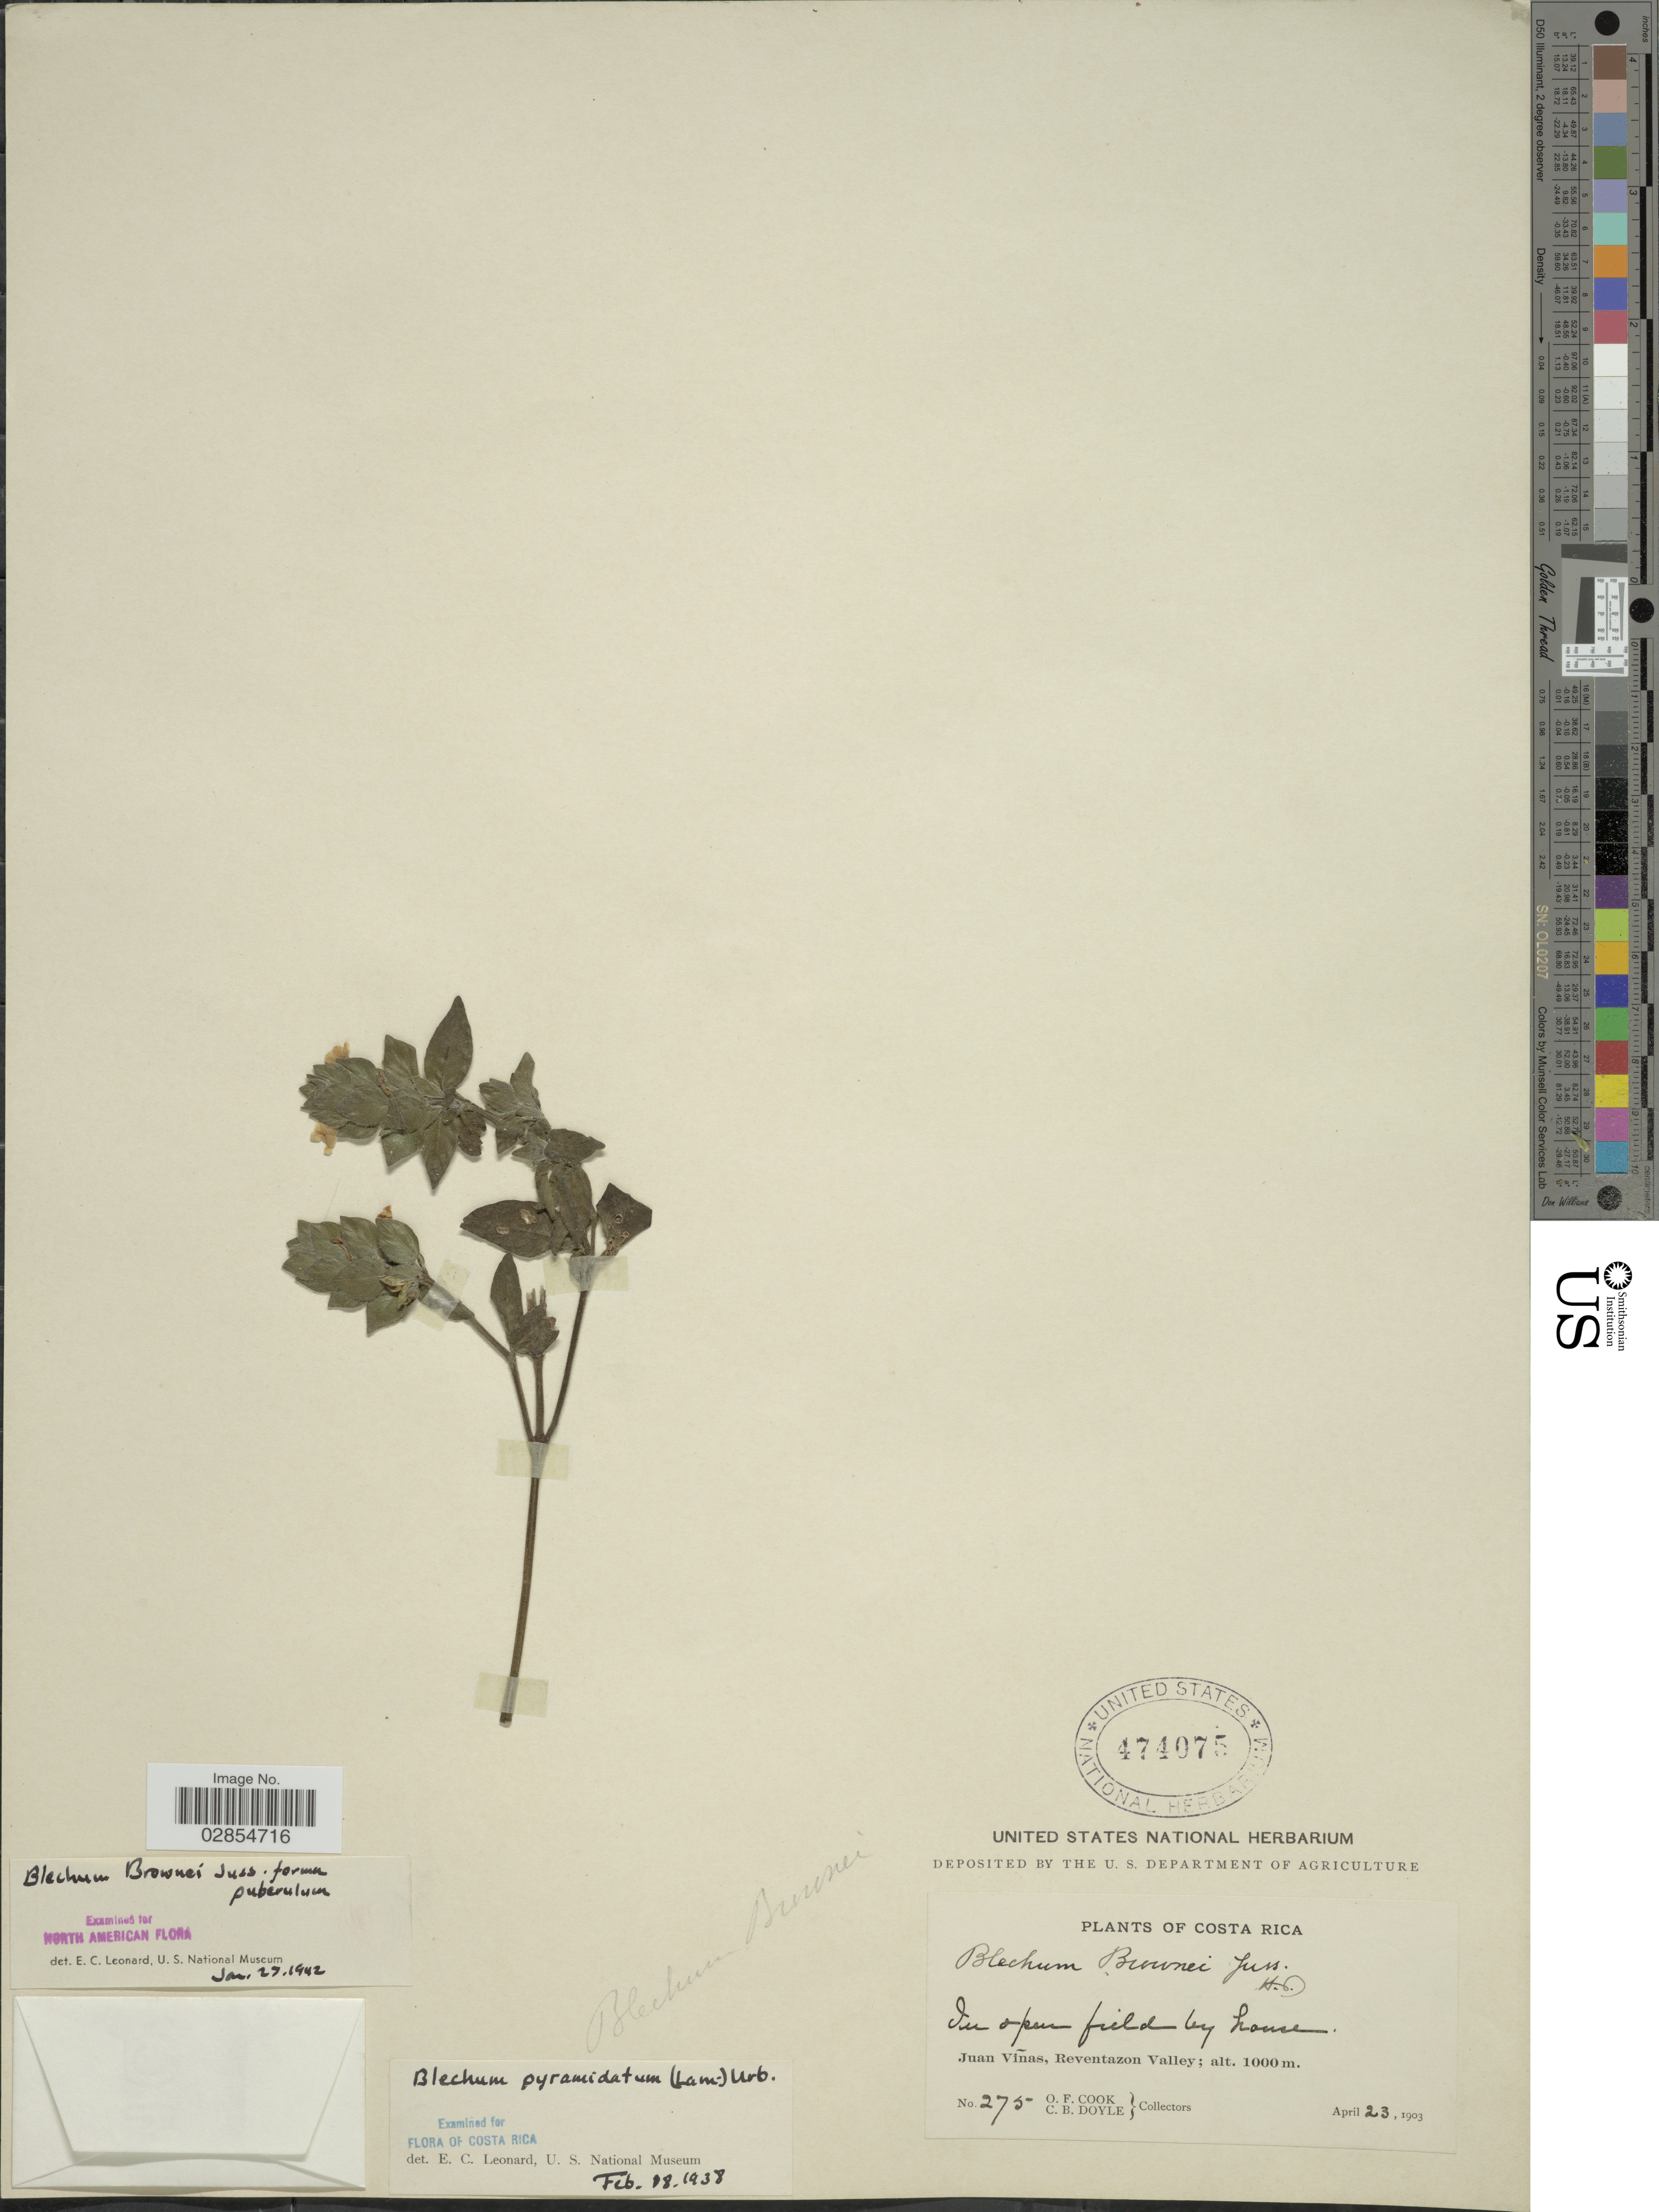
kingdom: Plantae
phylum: Tracheophyta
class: Magnoliopsida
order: Lamiales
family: Acanthaceae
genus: Blechum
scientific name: Blechum pyramidatum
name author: (Lam.) Urb.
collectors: O. F. Cook & C. Doyle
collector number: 275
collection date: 1903-04-23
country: Costa Rica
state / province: Cartago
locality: Juan Viñas, Reventazon Valley.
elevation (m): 1000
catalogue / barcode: US 474075